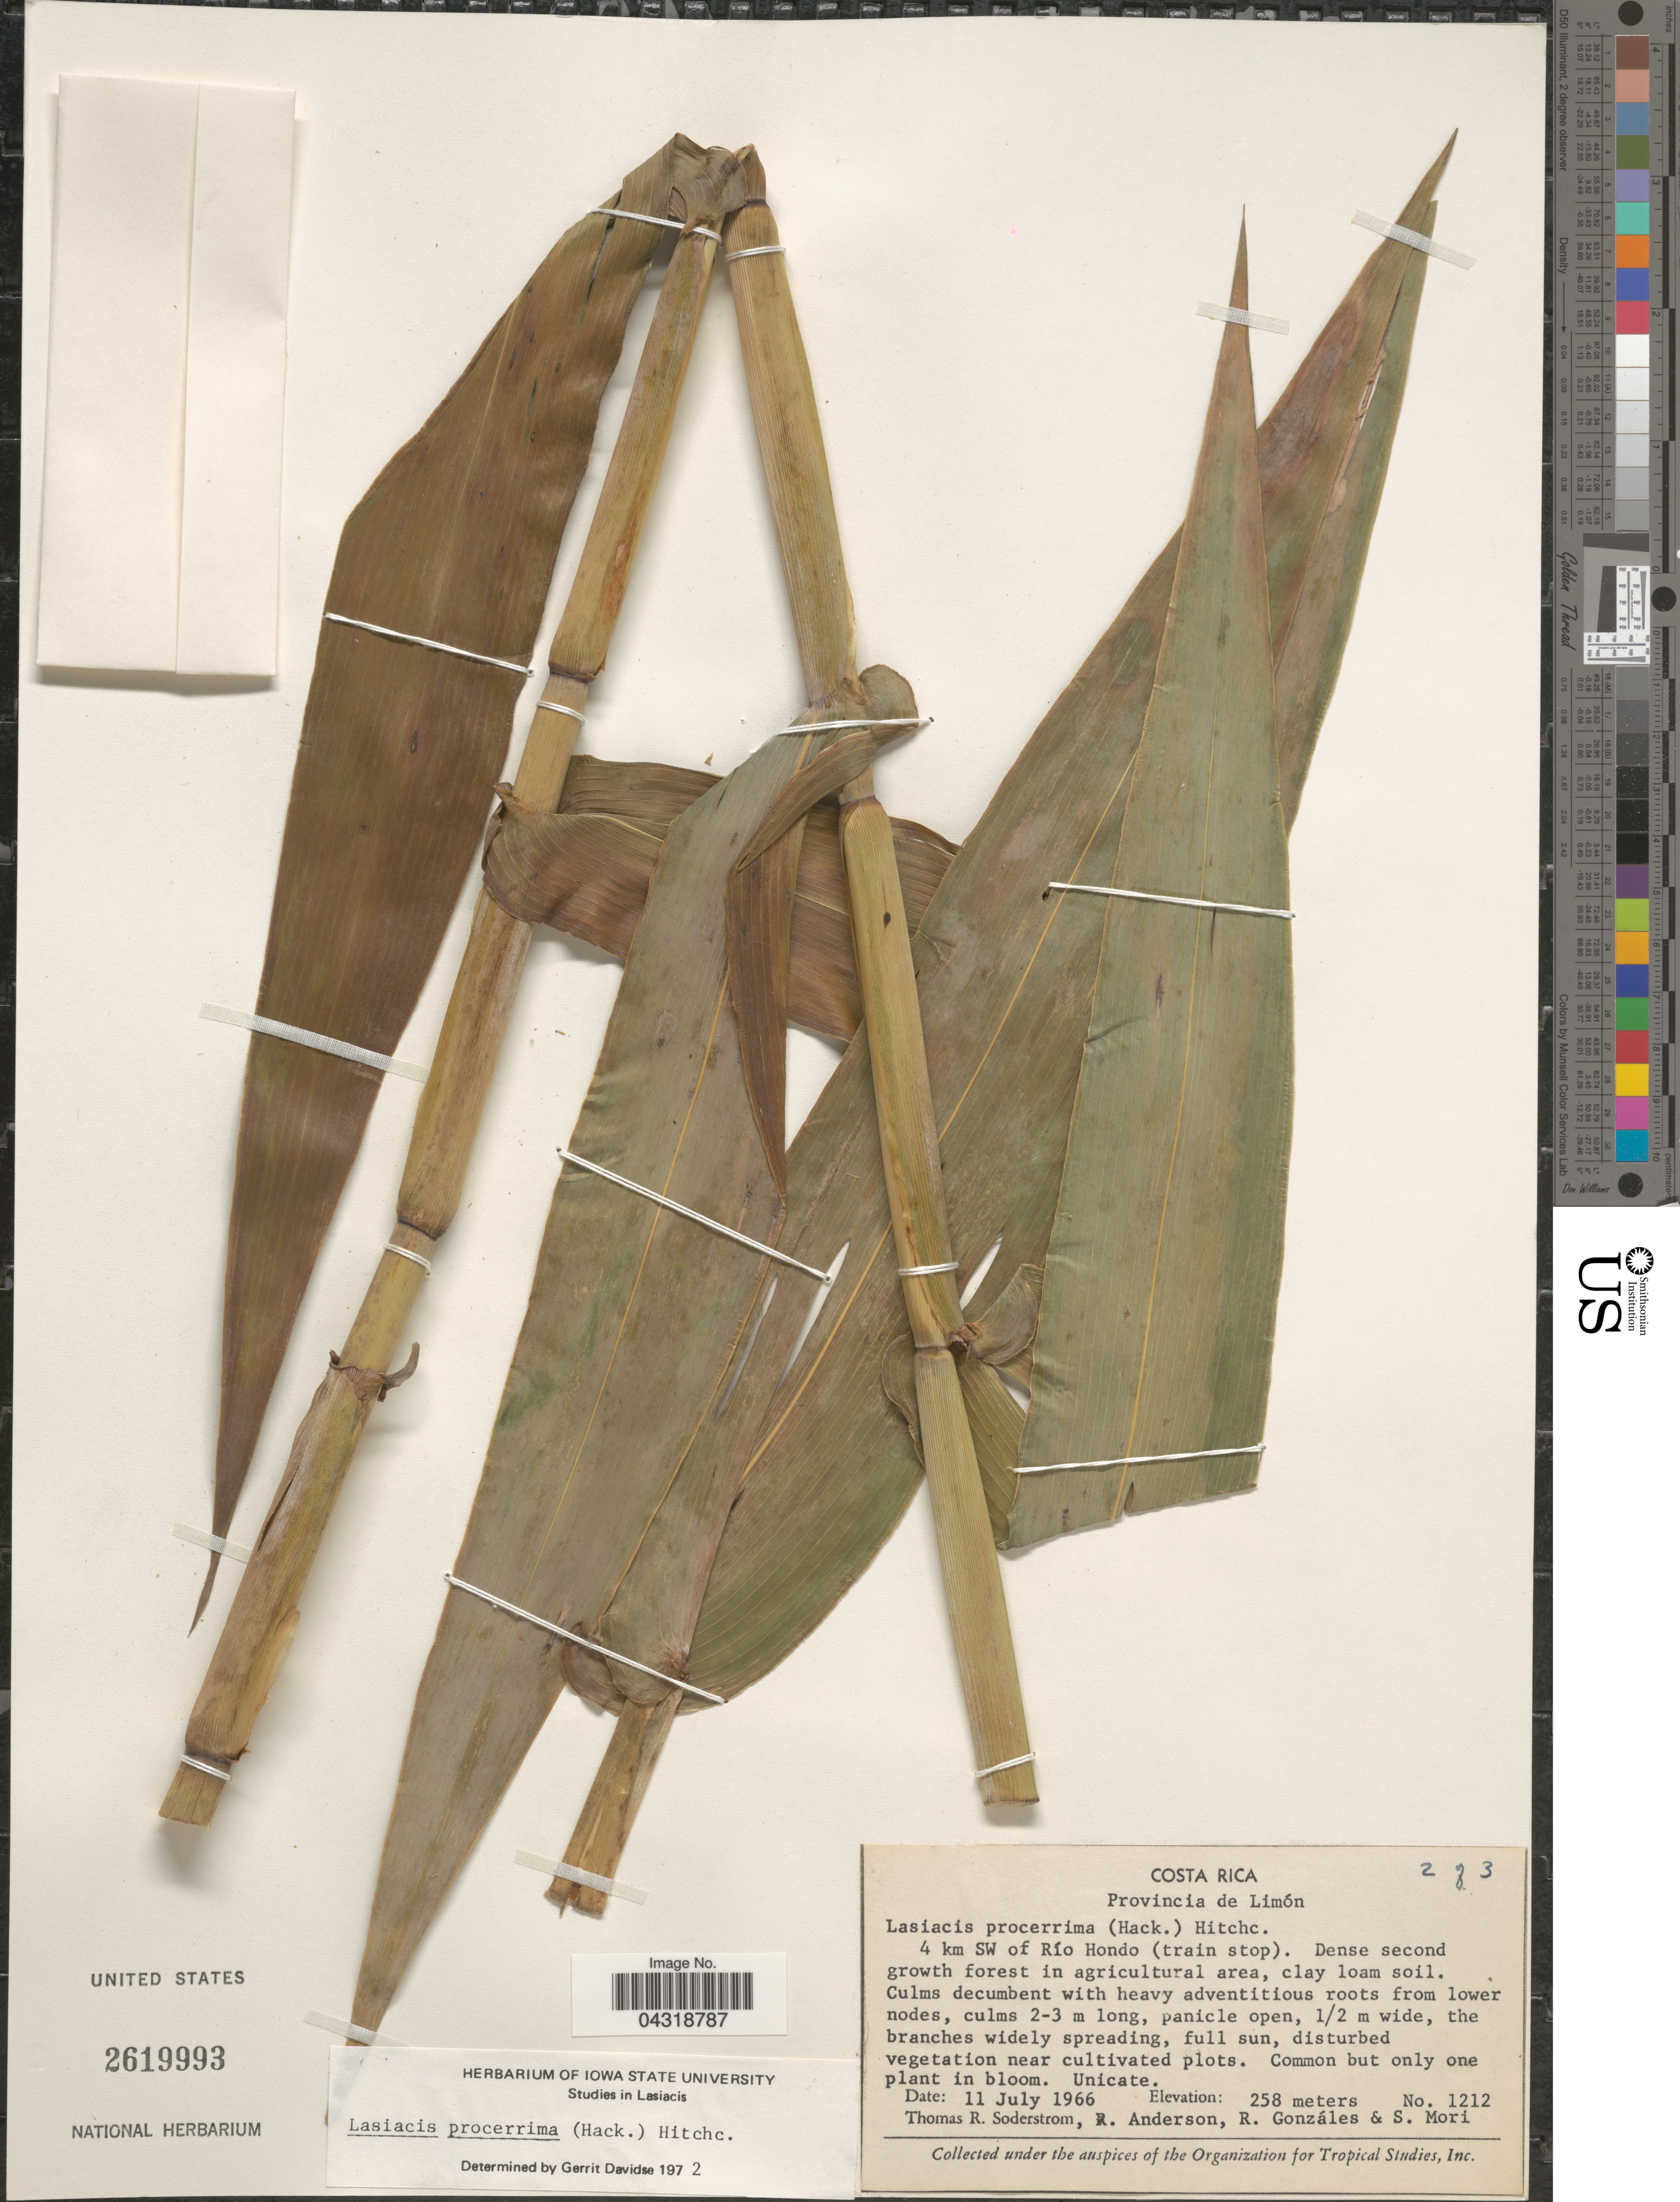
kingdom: Plantae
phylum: Tracheophyta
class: Liliopsida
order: Poales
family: Poaceae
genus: Lasiacis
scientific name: Lasiacis procerrima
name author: (Hack.) Hitchc.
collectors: T. R. Soderstrom, R. Anderson, R. González & S. Mori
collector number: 1212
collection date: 1966-07-11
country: Costa Rica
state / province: Limón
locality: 4 km SW of Río Hondo (train stop).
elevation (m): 258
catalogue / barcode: US 2619993